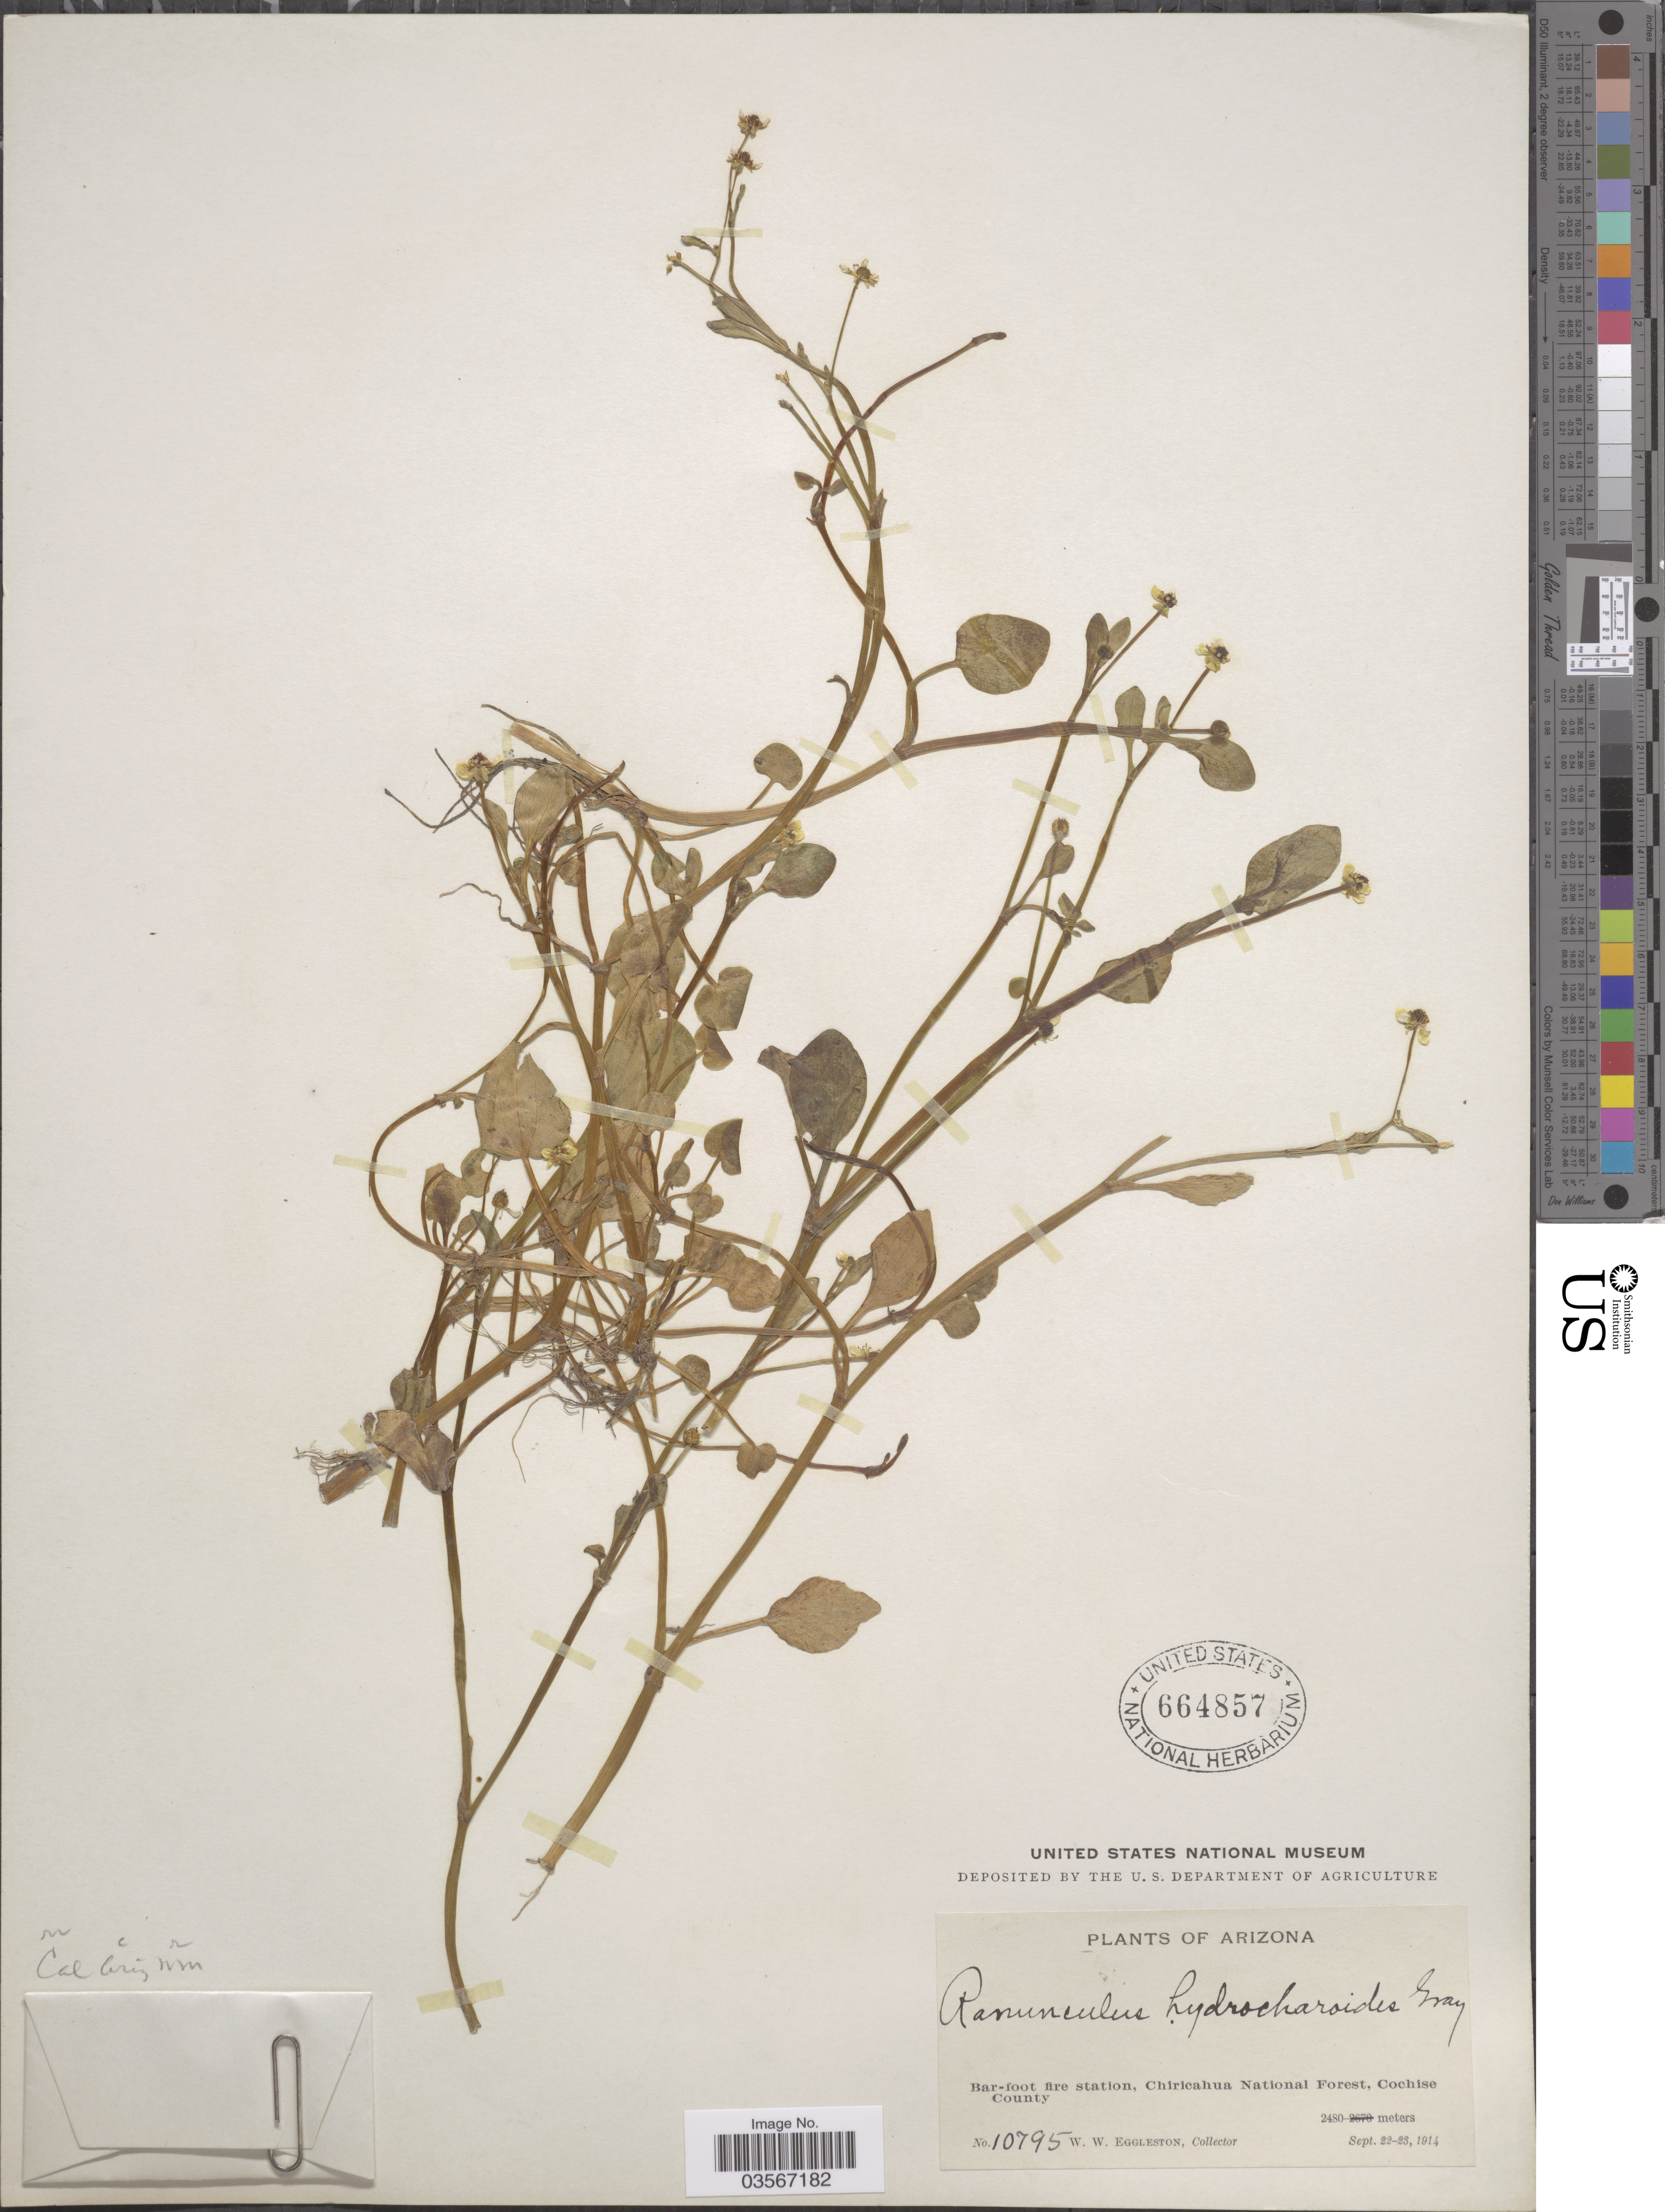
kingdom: Plantae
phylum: Tracheophyta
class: Magnoliopsida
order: Ranunculales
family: Ranunculaceae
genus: Ranunculus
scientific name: Ranunculus hydrocharoides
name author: A. Gray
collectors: W. W. Eggleston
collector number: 10795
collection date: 1914-09-22/1914-09-23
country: United States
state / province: Arizona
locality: Bar-foot fire station, Chiricahua National Forest, Cochise County.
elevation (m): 2480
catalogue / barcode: US 664857